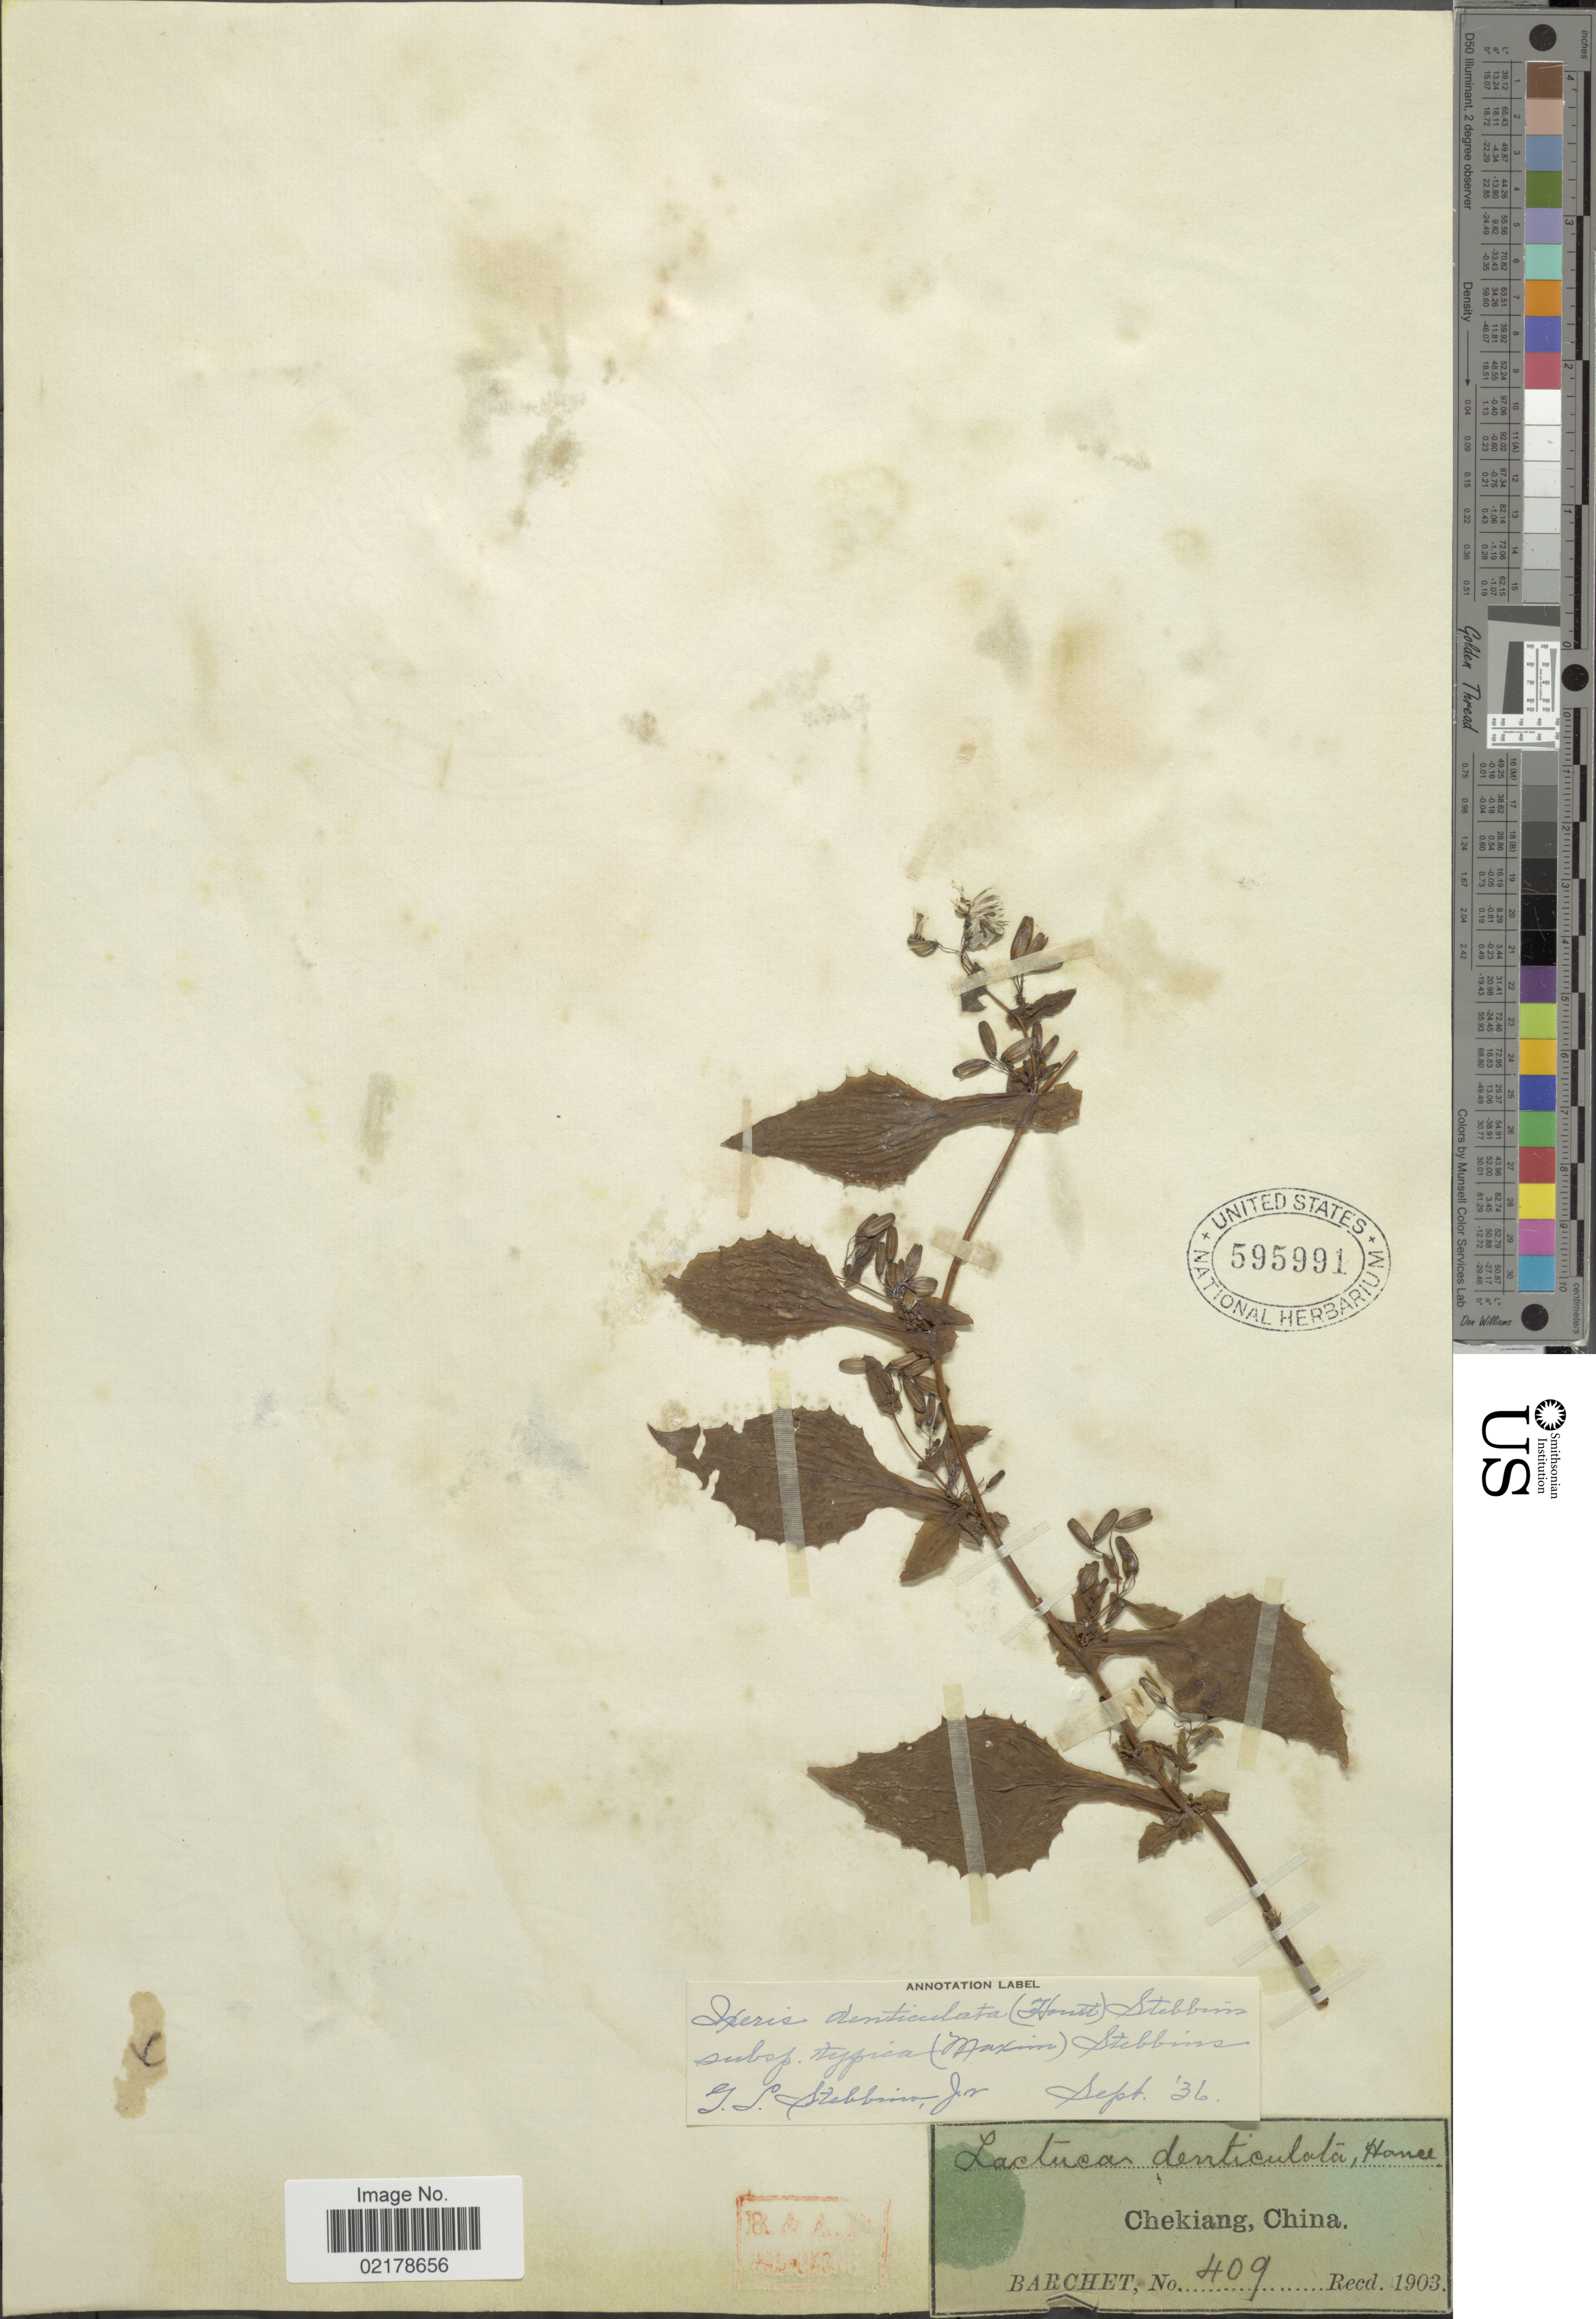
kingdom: Plantae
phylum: Tracheophyta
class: Magnoliopsida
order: Asterales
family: Asteraceae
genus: Crepidiastrum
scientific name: Crepidiastrum denticulatum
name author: (Houtt.) Pak & Kawano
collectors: Barchet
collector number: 409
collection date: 1903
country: China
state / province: Zhejiang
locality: Chekiang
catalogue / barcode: US 595991